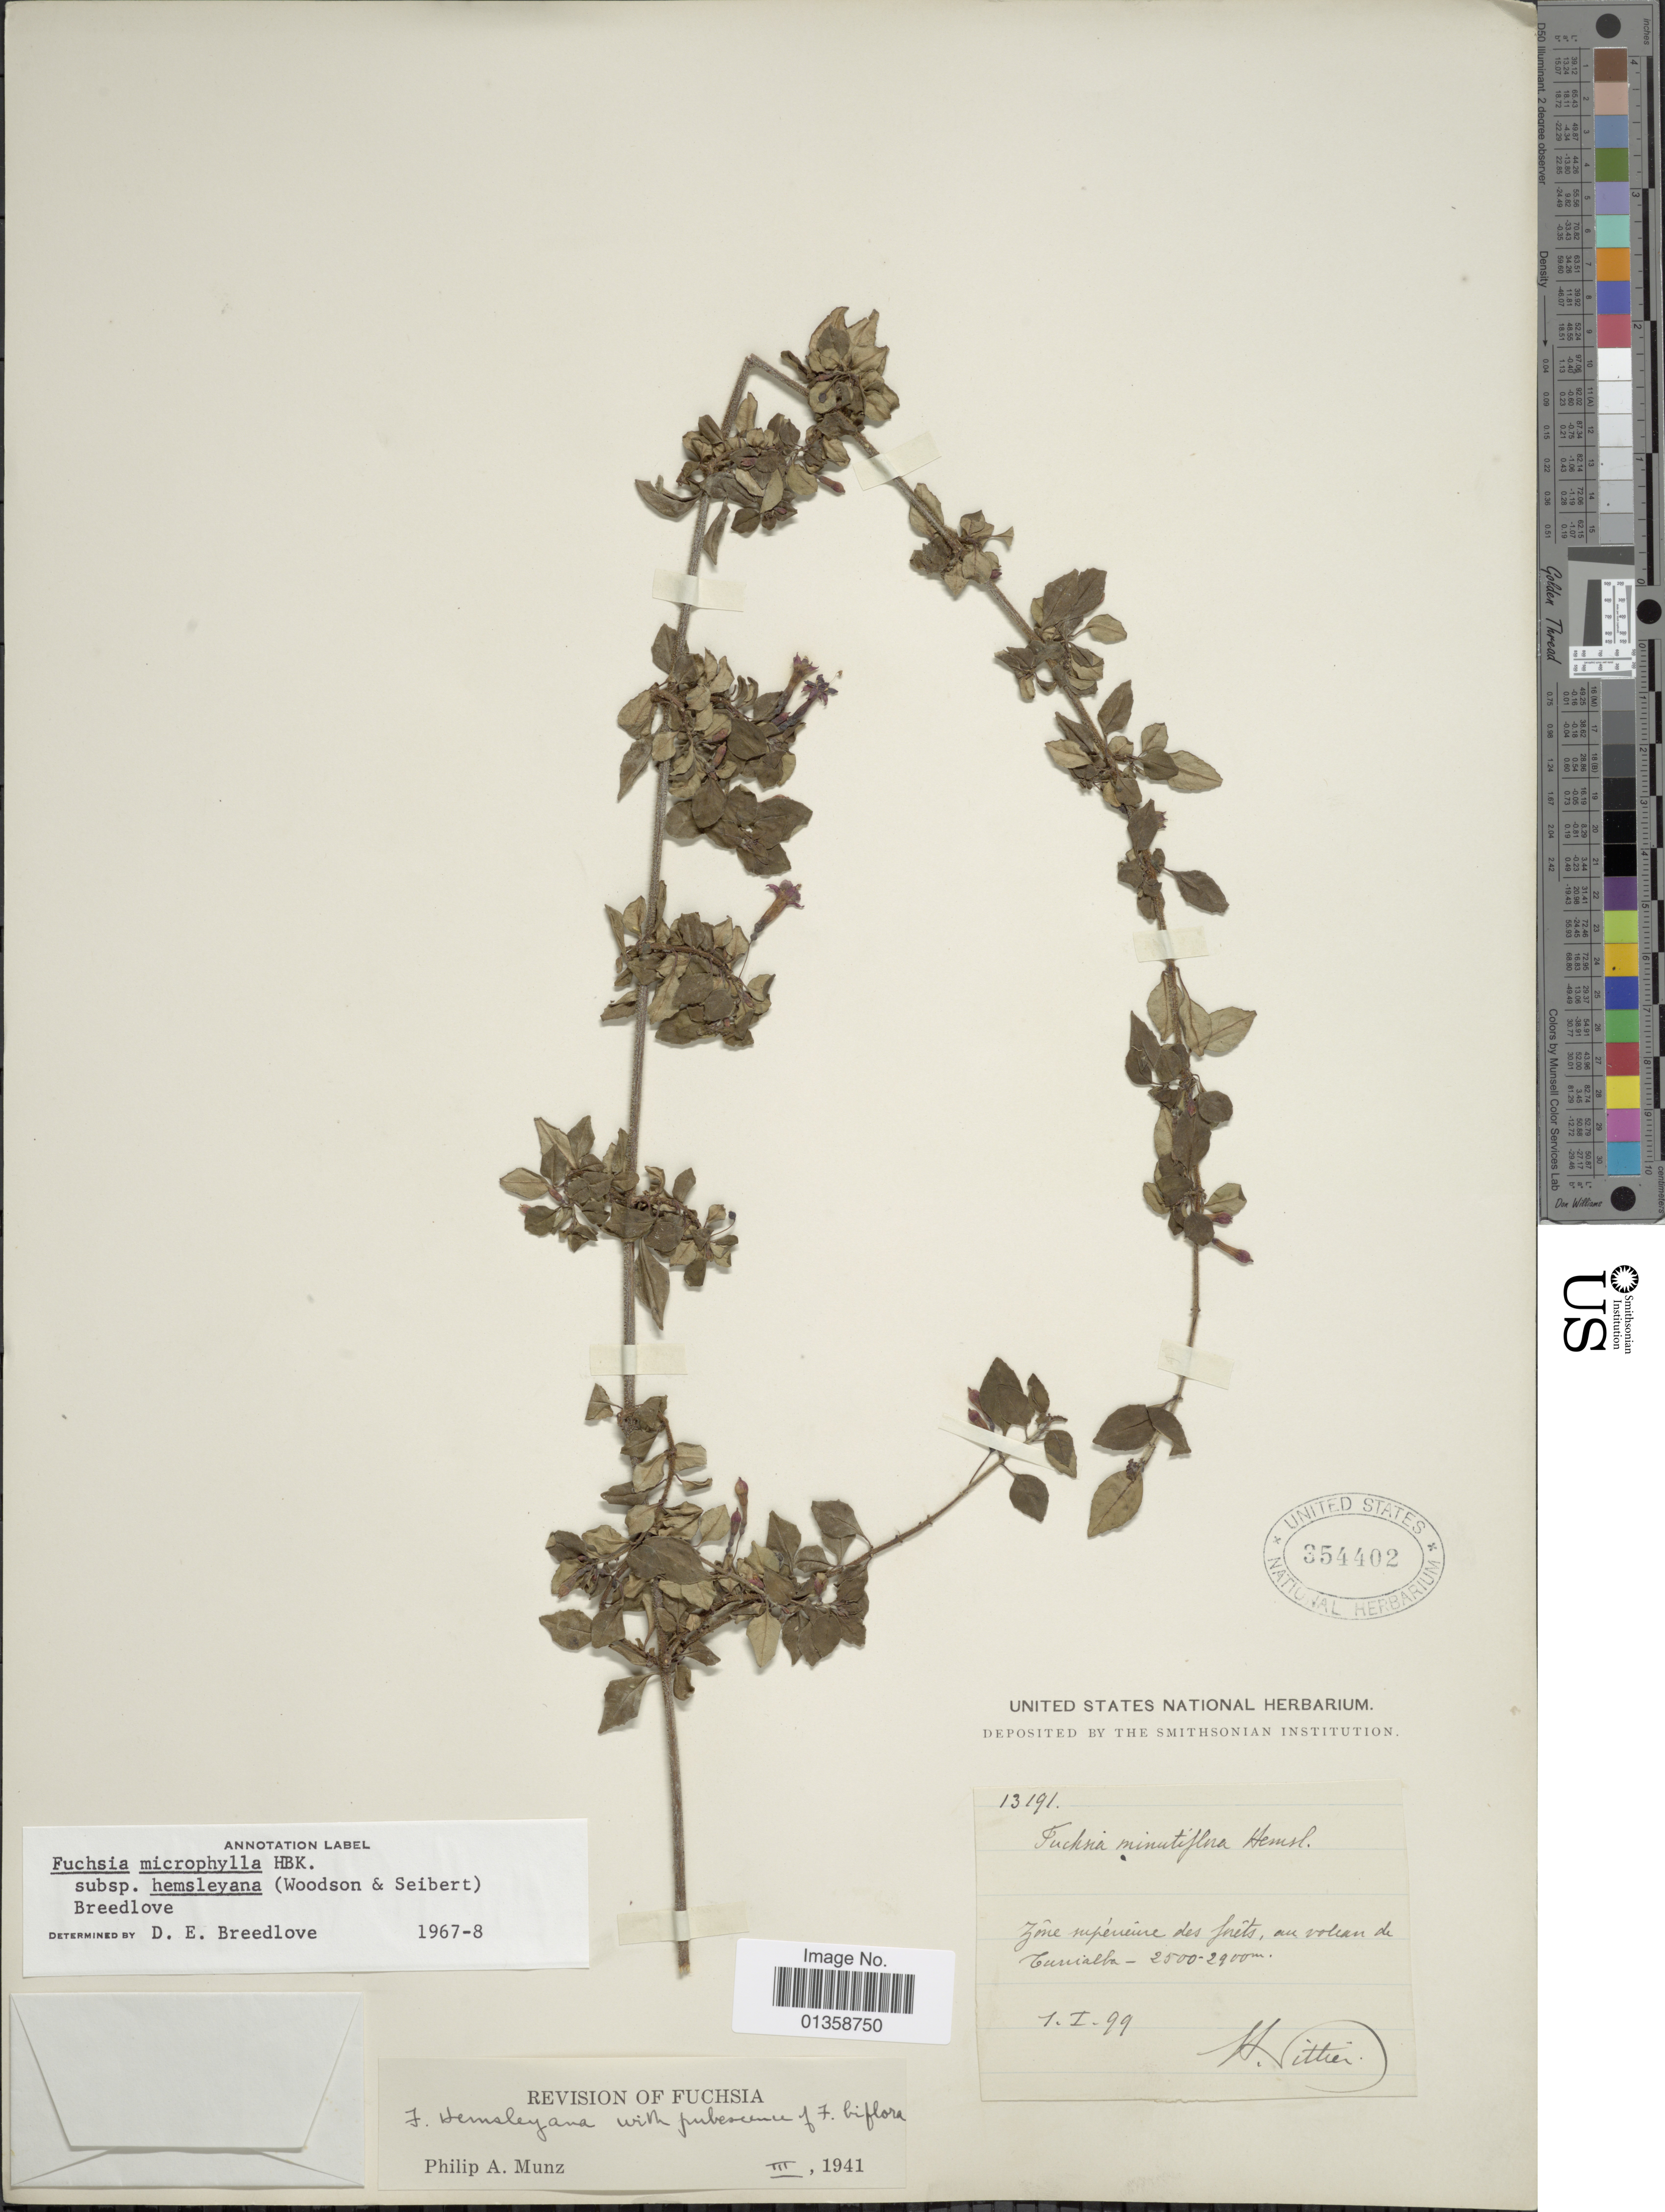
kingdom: Plantae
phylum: Tracheophyta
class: Magnoliopsida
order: Myrtales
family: Onagraceae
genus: Fuchsia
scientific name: Fuchsia microphylla subsp. hemsleyana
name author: (Woodson & Seibert) Breedlove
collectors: H. F. Pittier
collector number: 13191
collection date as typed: Transcribed d/m/y: 1/1/99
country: Costa Rica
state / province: Cartago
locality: Zône supérieure des Inêts, au volcan de Turrialba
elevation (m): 2500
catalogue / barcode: US 354402